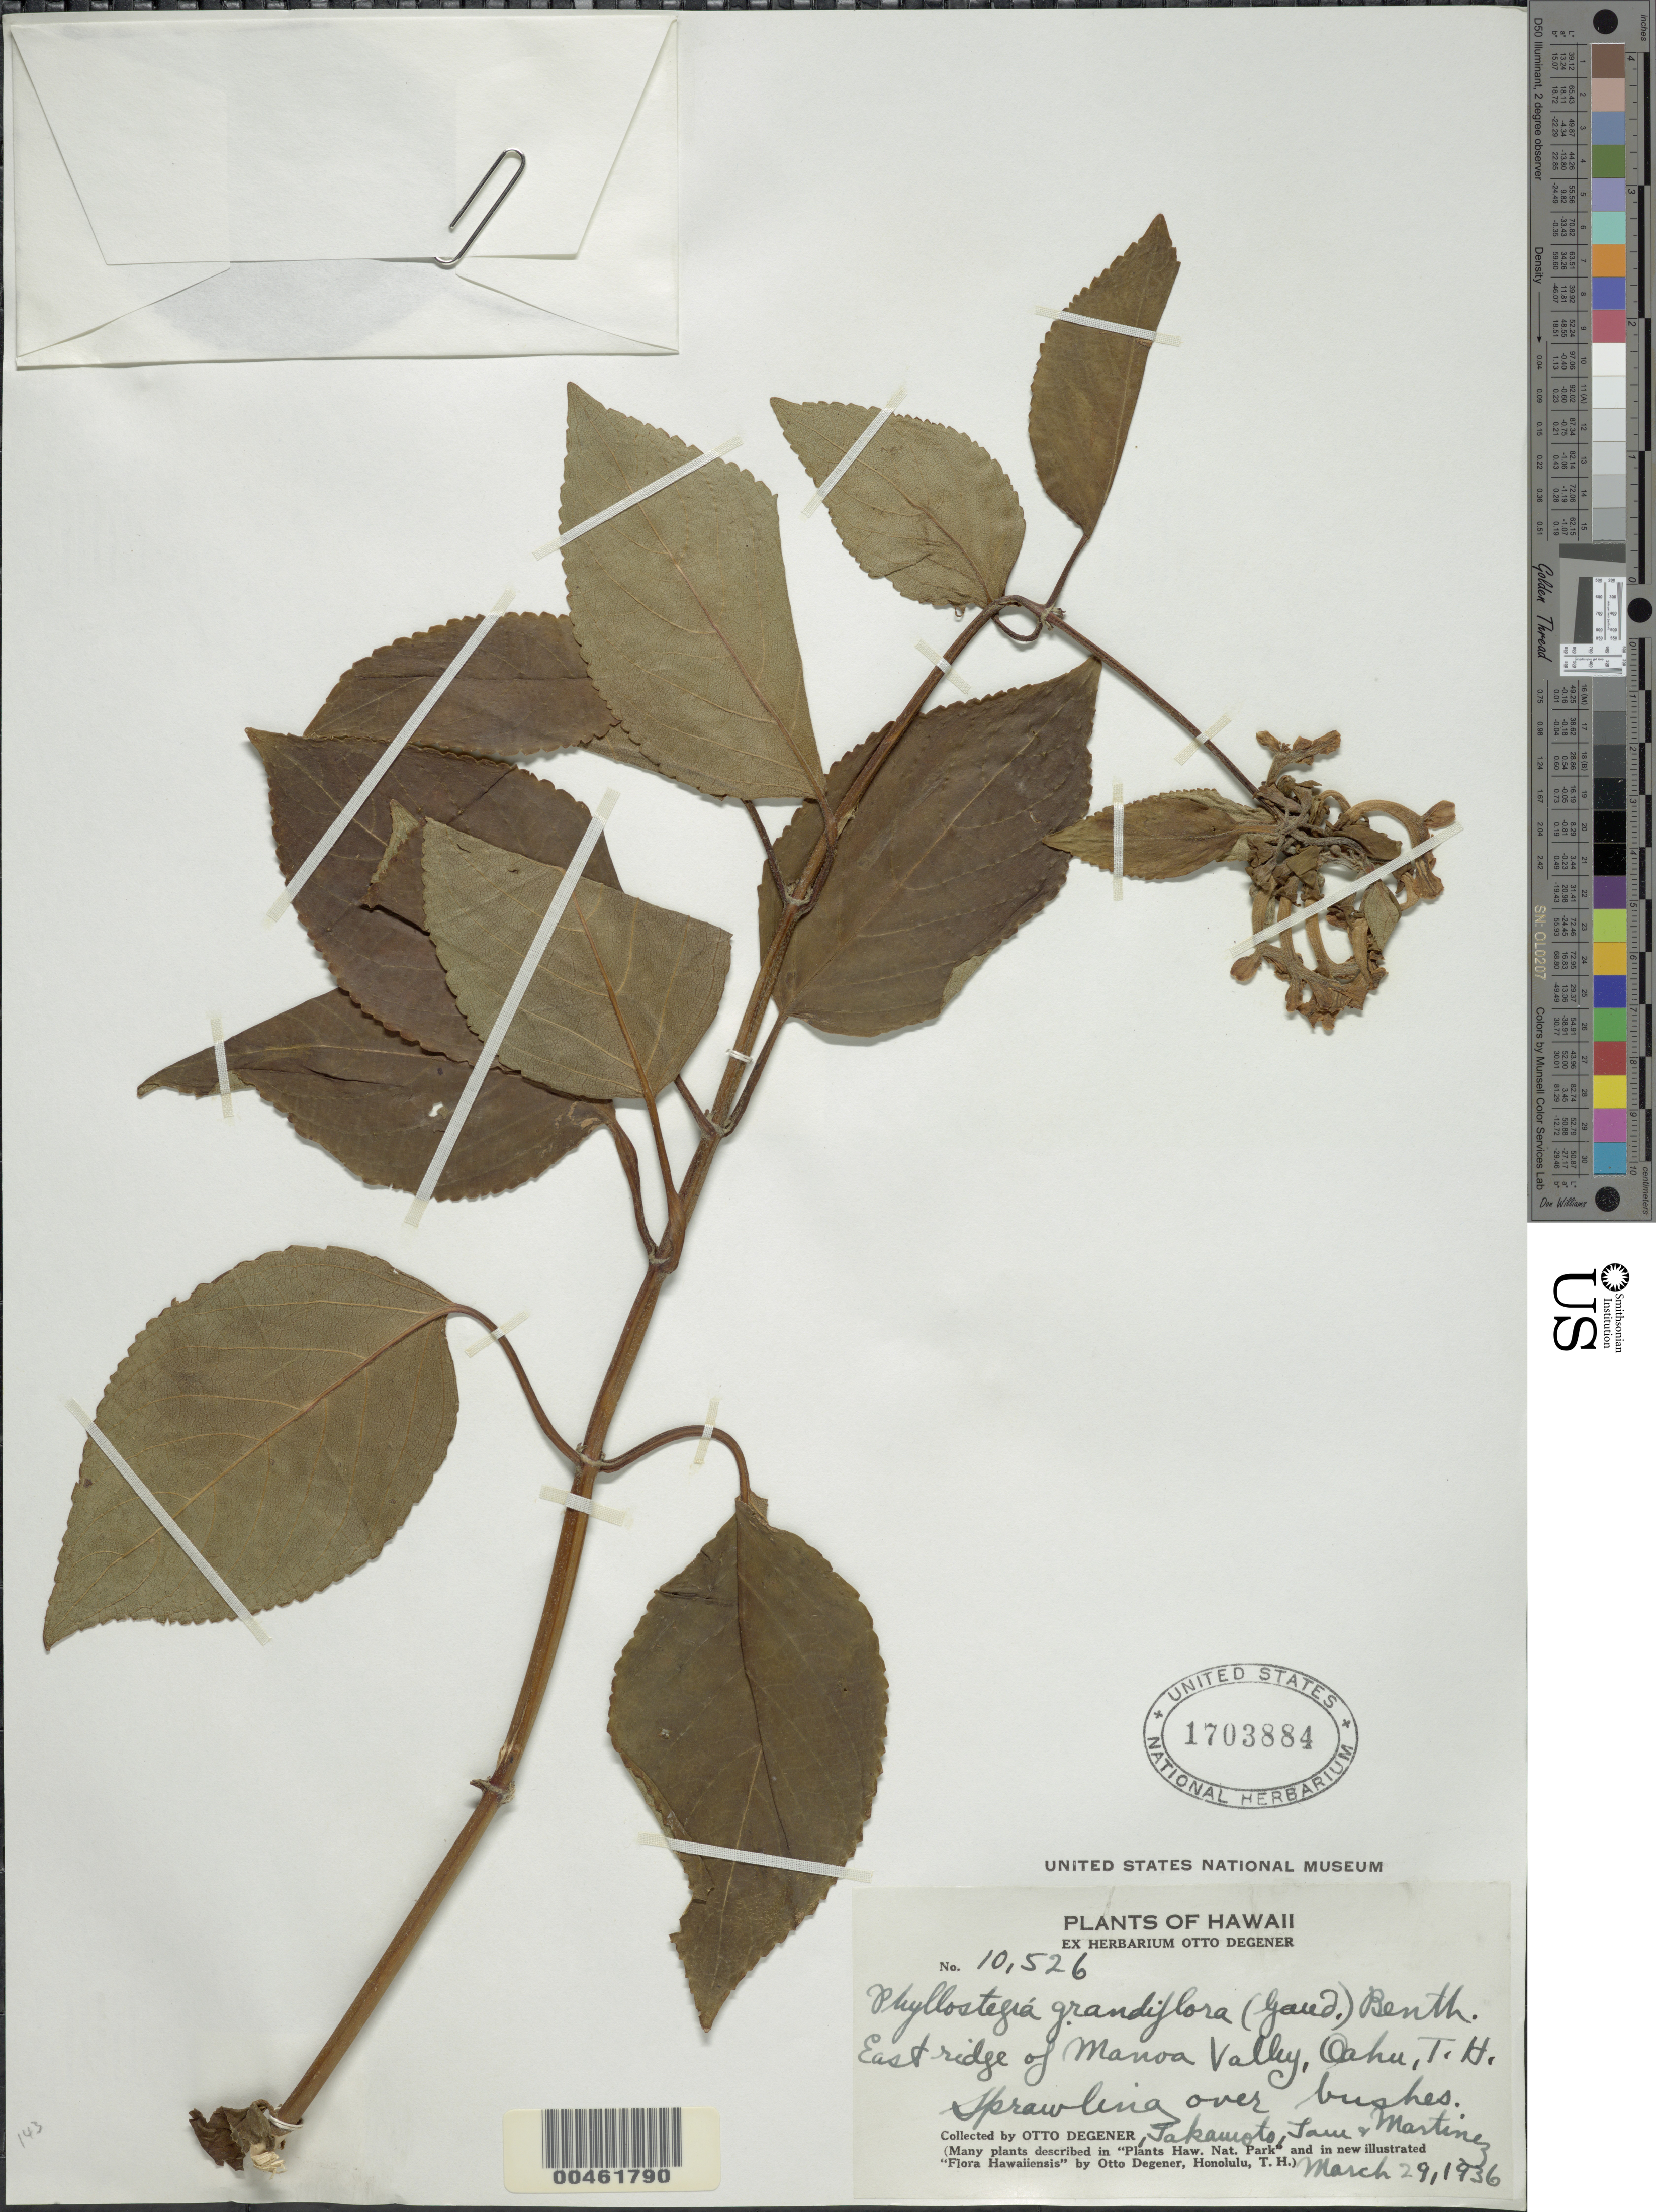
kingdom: Plantae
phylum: Tracheophyta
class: Magnoliopsida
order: Lamiales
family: Lamiaceae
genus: Phyllostegia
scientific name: Phyllostegia grandiflora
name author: (Gaudich.) Benth.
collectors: O. Degener, -. Takamoto, Tam & -- Martinez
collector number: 10526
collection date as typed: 29 Mar 1936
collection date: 1936-03-29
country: United States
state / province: Hawaii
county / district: Honolulu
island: Oahu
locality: East ridge of Manoa Valley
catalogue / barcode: US 1703884